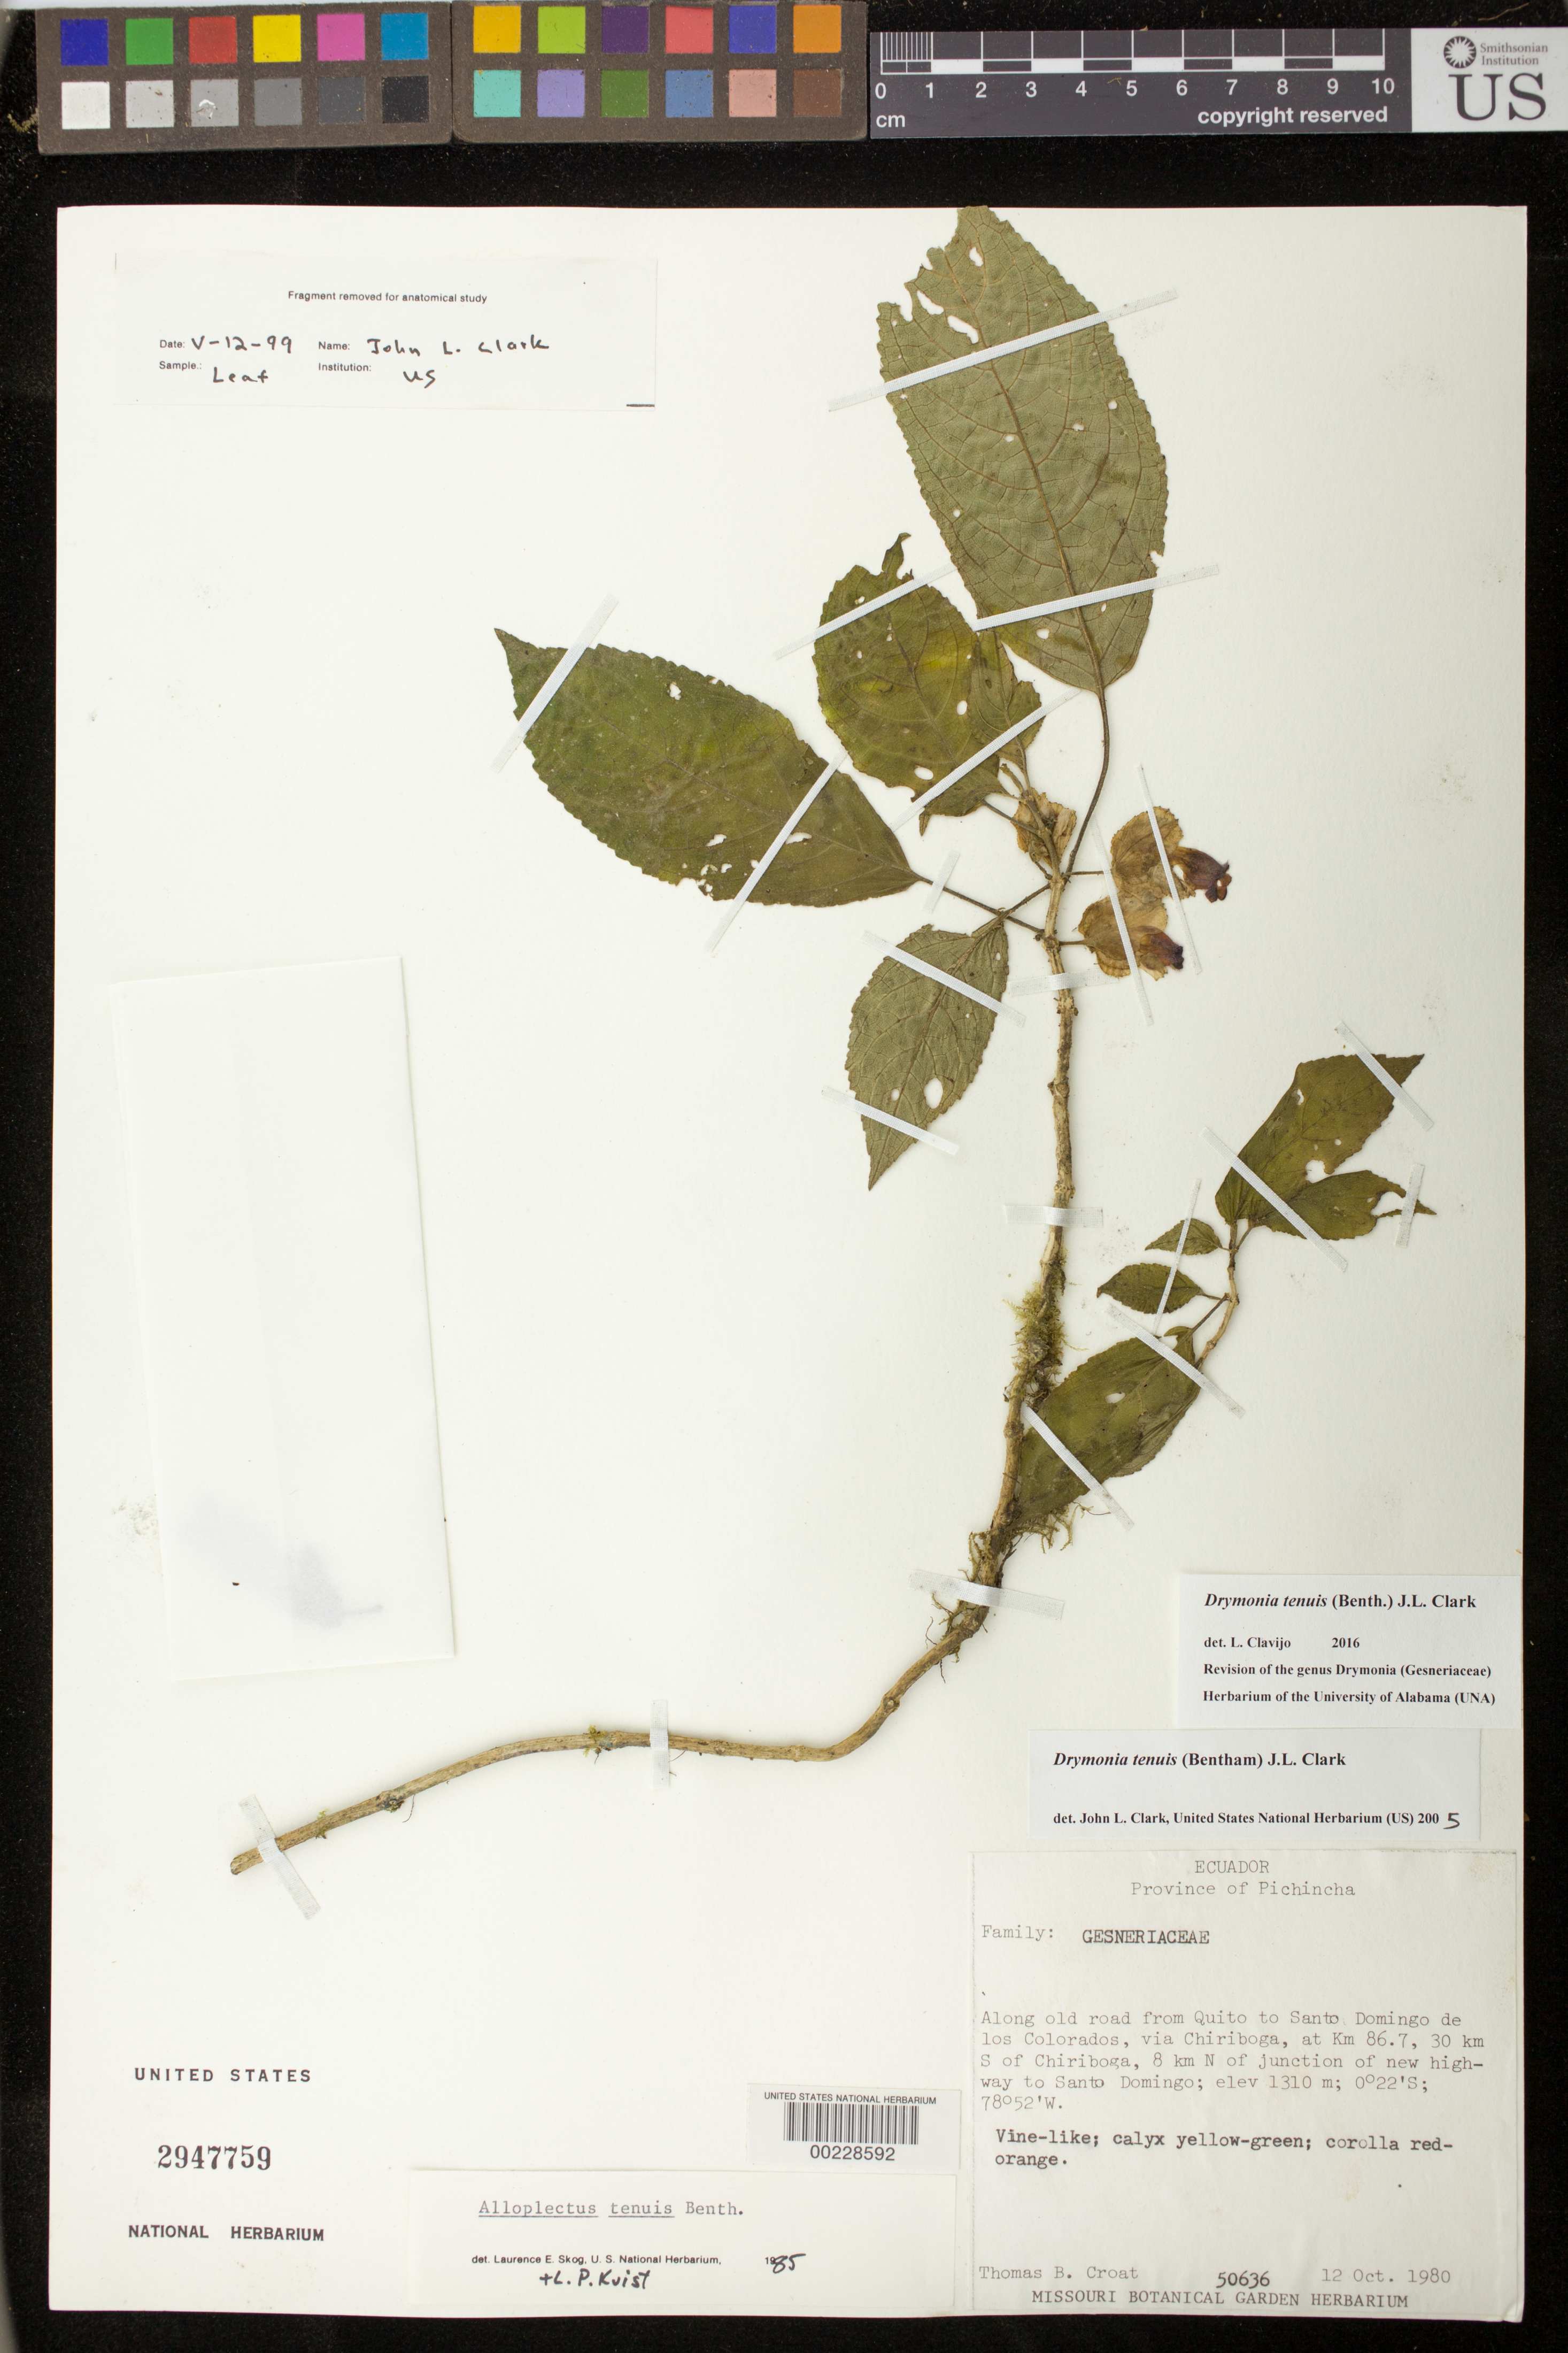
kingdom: Plantae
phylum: Tracheophyta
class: Magnoliopsida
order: Lamiales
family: Gesneriaceae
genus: Drymonia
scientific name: Drymonia tenuis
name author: (Benth.) J.L. Clark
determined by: Clark, J. L., (SEL), The Marie Selby Botanical Garden (UNITED STATES)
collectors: T. B. Croat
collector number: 50636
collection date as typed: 12 Oct 1980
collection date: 1980-10-12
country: Ecuador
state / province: Pichincha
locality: Along old road from Quito to Santo Domingo de los Colorados, via Chiriboga, at km 86.7, 30 km S of Chiriboga, 8 km N of junction of new highway to Santo Domingo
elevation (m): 1310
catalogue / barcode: US 2947759